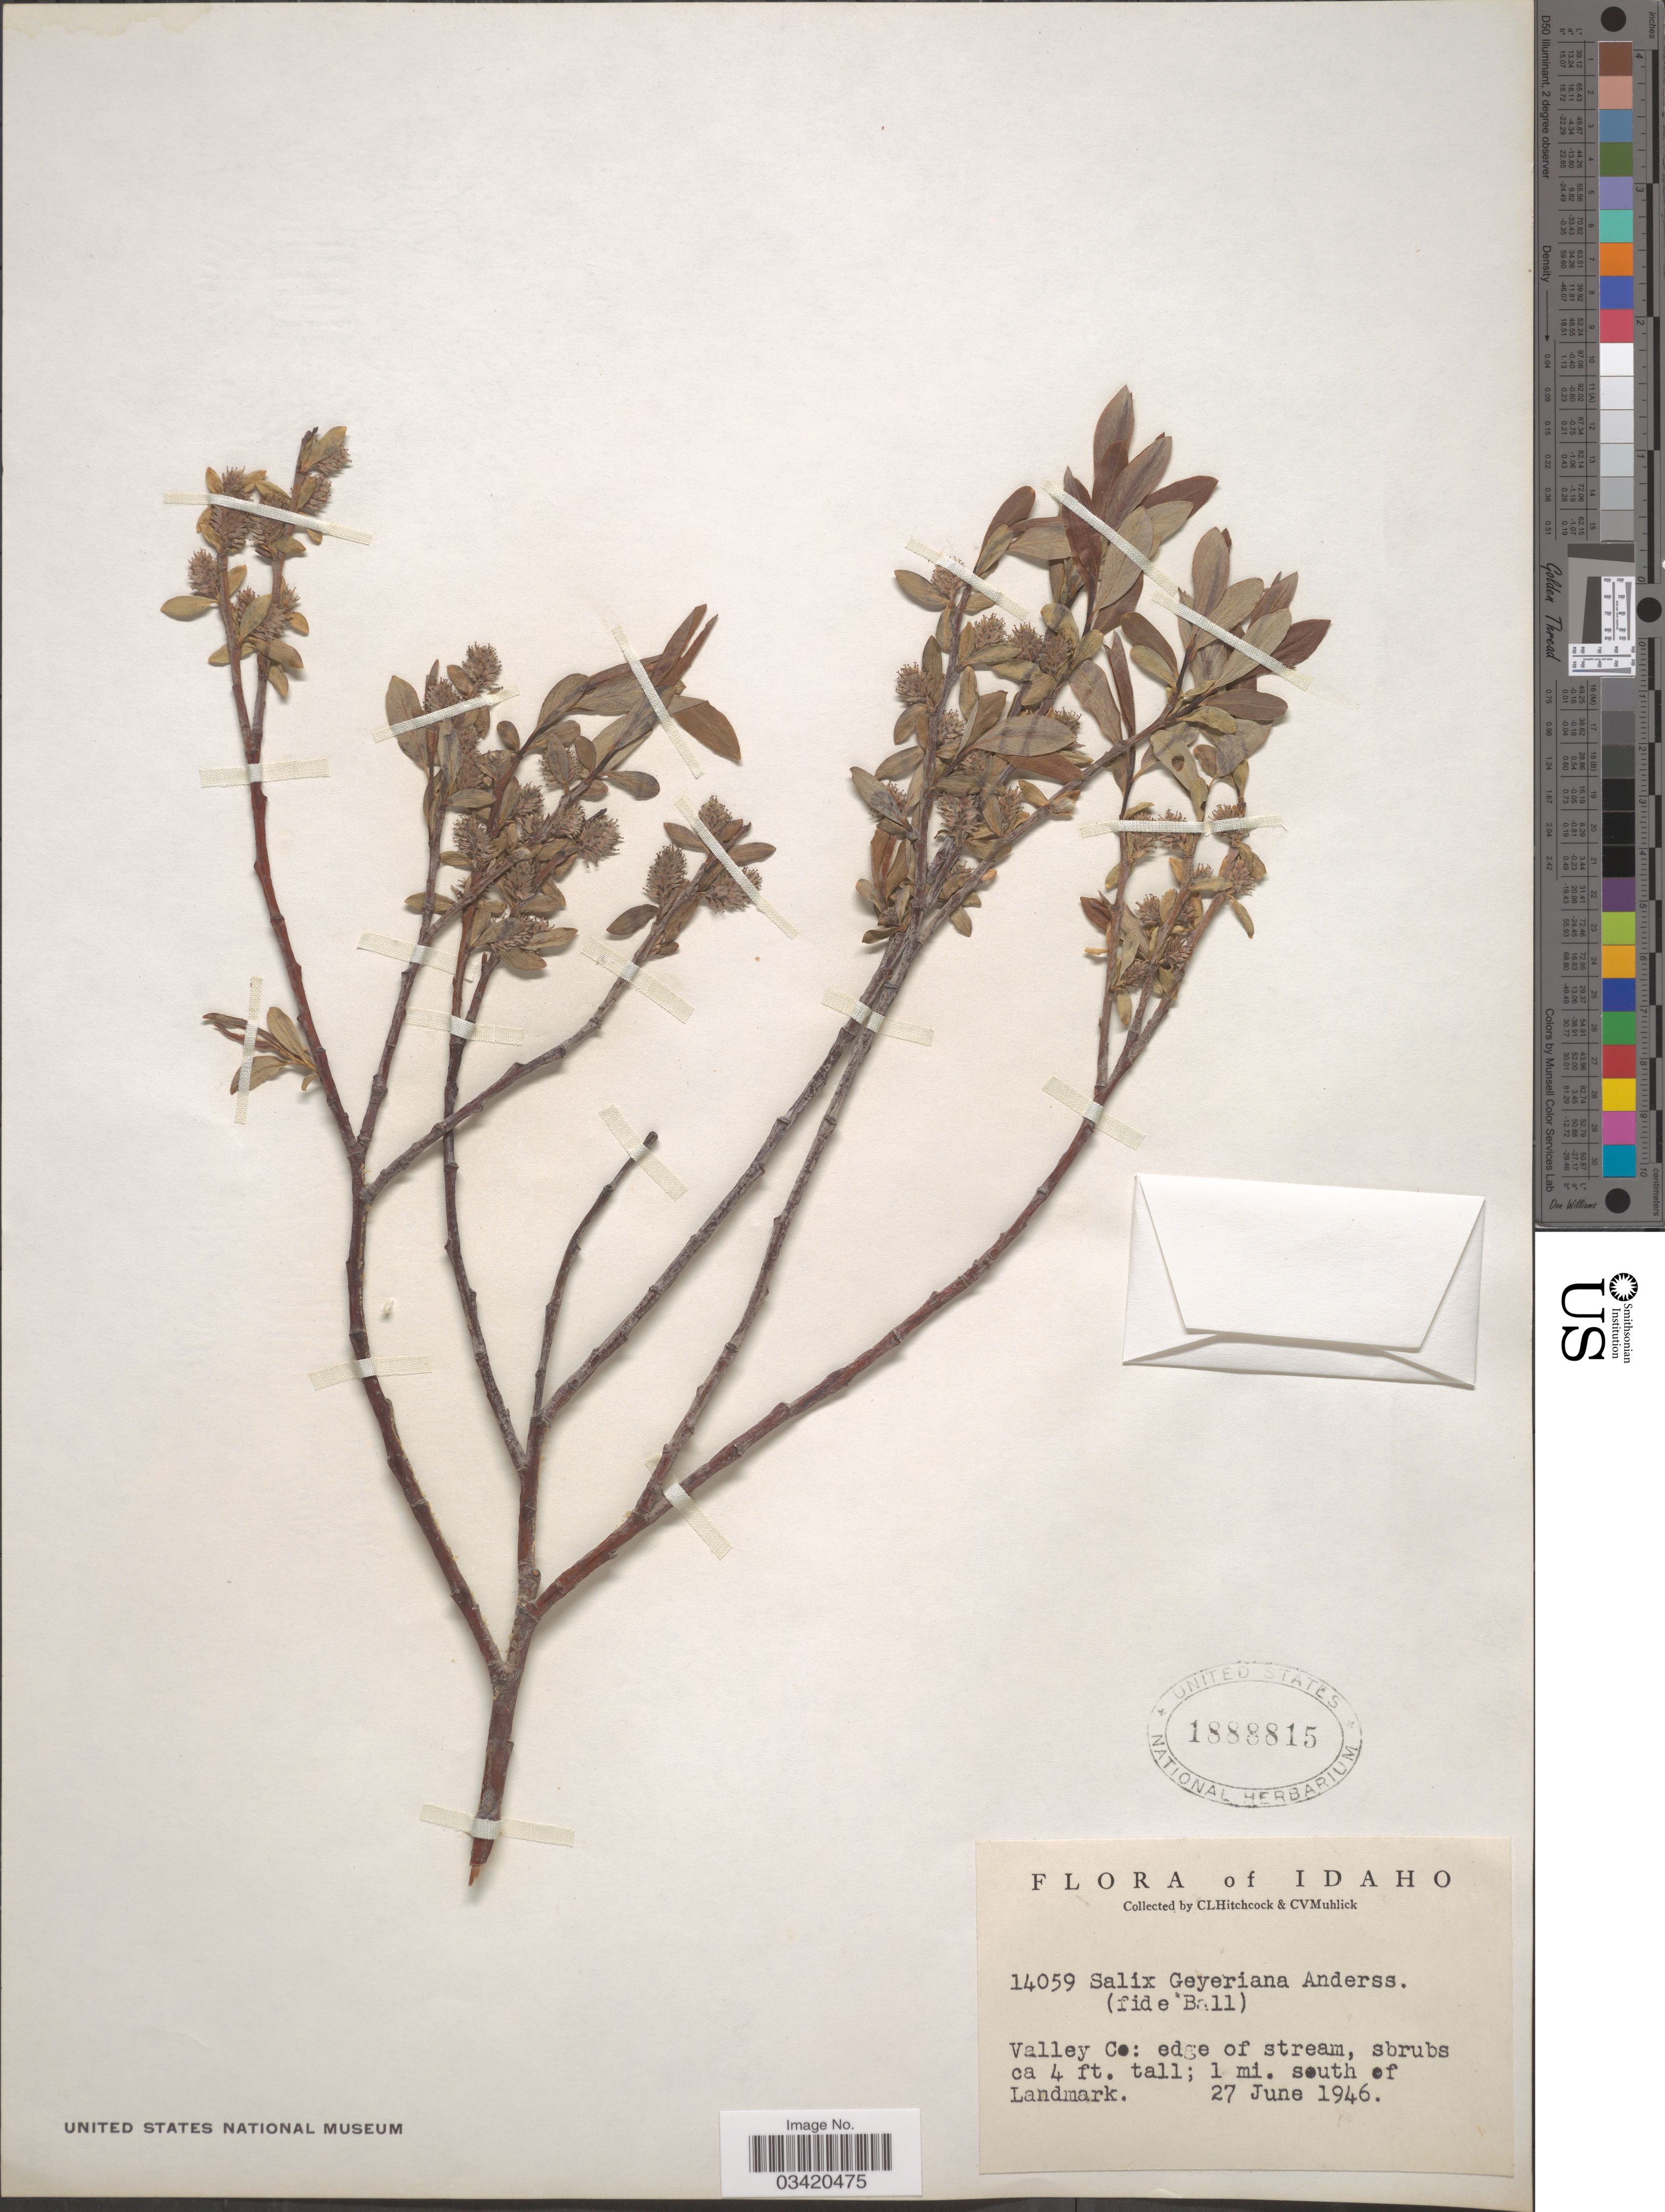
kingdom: Plantae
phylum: Tracheophyta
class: Magnoliopsida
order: Malpighiales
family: Salicaceae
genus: Salix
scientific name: Salix geyeriana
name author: Andersson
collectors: C. L. Hitchcock & C. V. Muhlick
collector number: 14059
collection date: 1946-06-27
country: United States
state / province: Idaho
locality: Valley Co: 1 mi. south of Landmark.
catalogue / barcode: US 1888815